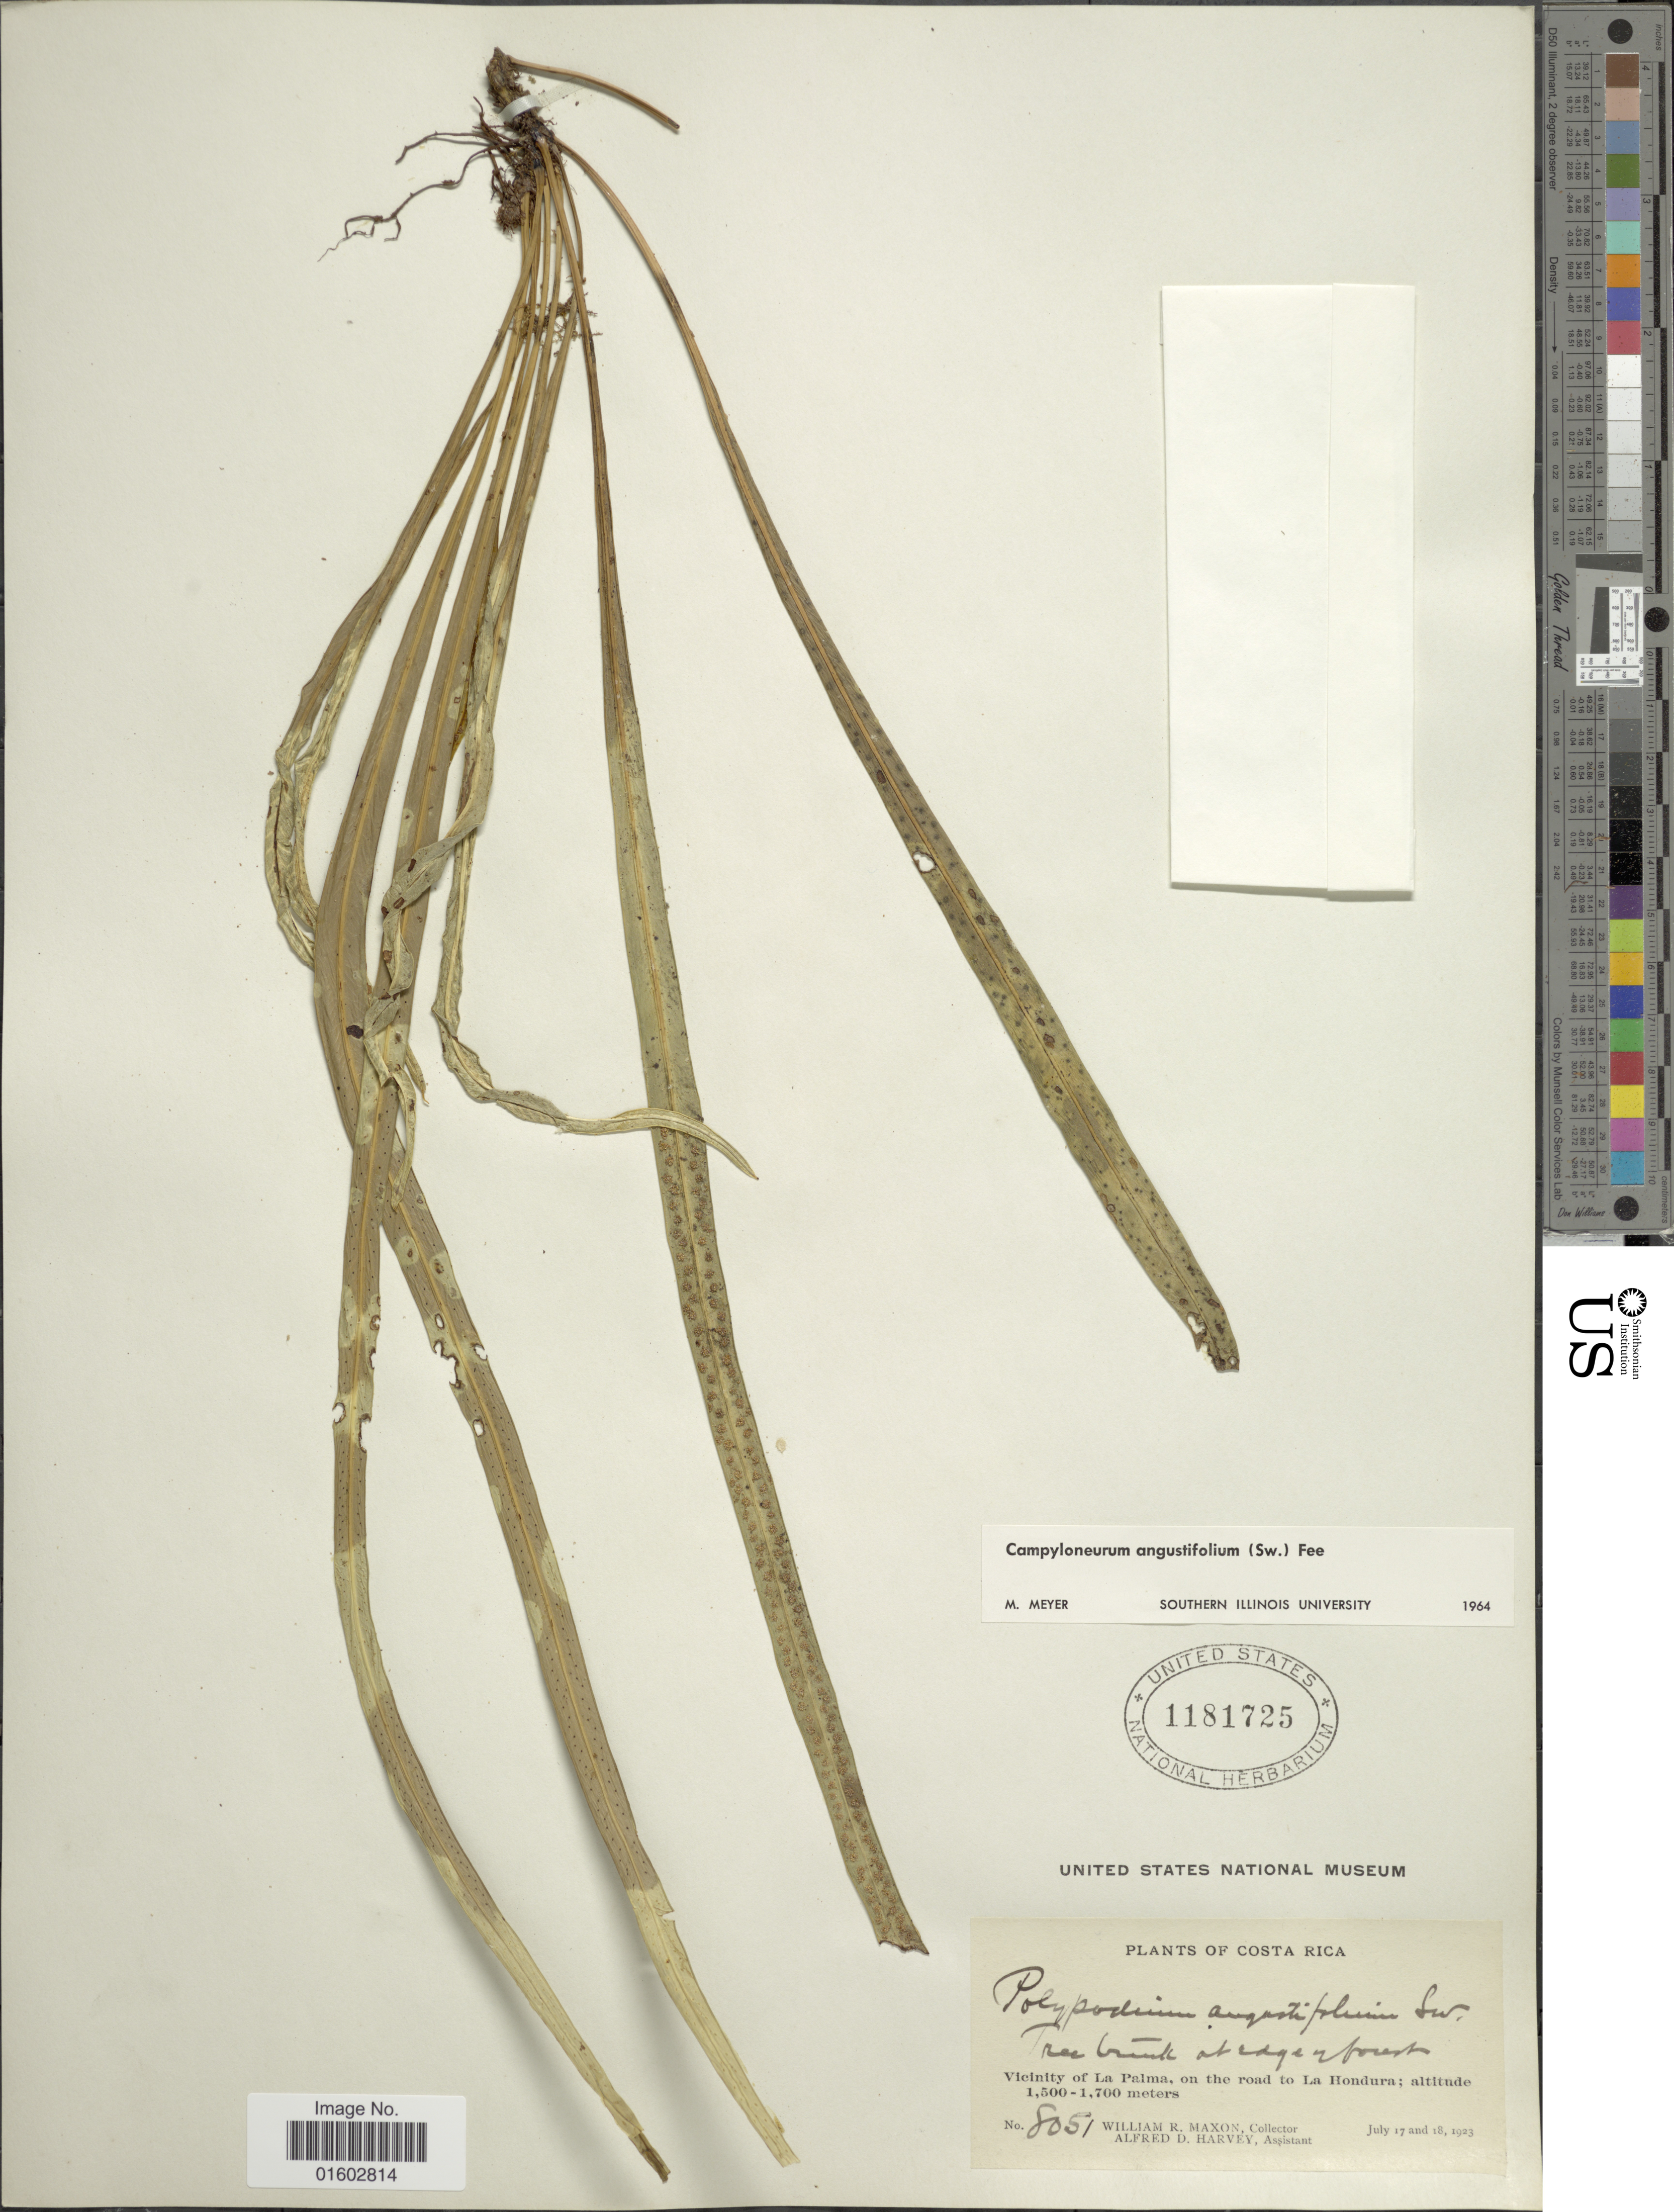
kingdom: Plantae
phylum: Tracheophyta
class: Polypodiopsida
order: Polypodiales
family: Polypodiaceae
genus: Campyloneurum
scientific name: Campyloneurum angustifolium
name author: (Sw.) Fée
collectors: W. R. Maxon & A. D. Harvey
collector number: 8051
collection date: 1923-07-17/1923-07-18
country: Costa Rica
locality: Vicinity of La Palma, on the road to La Hondura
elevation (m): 1500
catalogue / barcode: US 1181725